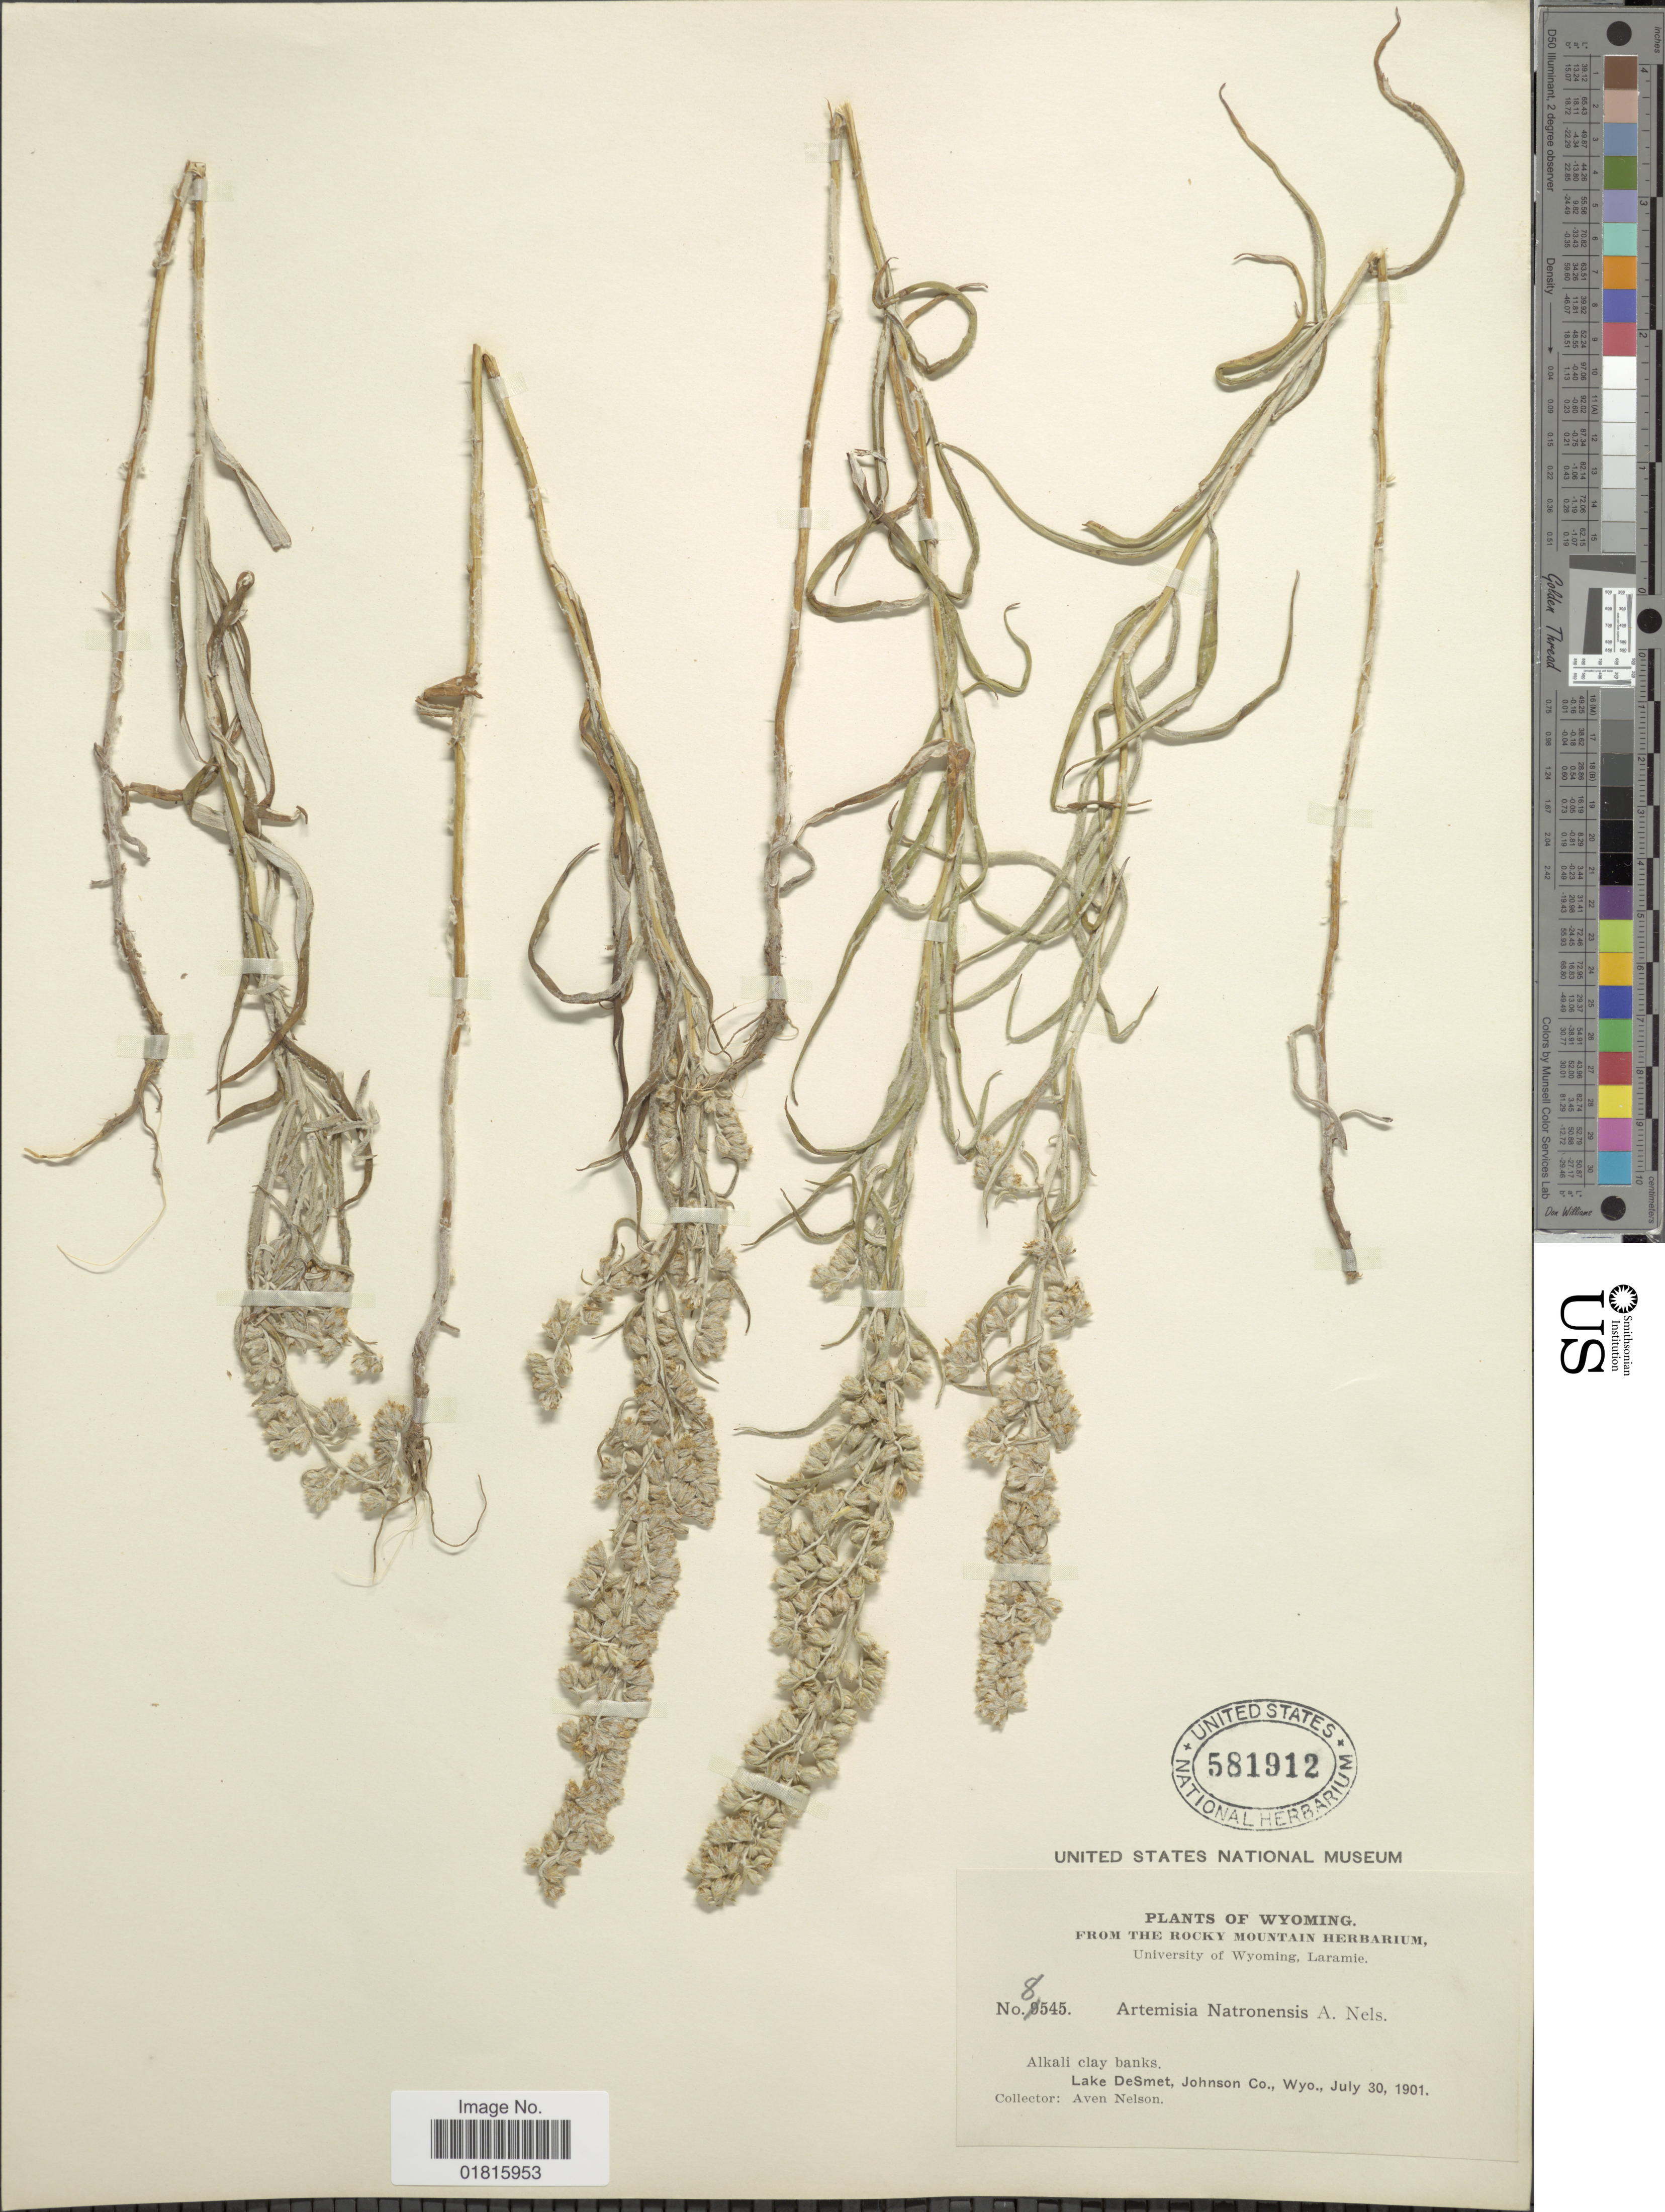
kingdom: Plantae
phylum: Tracheophyta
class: Magnoliopsida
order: Asterales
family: Asteraceae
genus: Artemisia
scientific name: Artemisia longifolia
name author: Nutt.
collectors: A. Nelson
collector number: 8545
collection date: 1901-07-30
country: United States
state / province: Wyoming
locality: Alkali clay banks, Lake DeSmet, Johnson Co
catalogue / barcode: US 581912